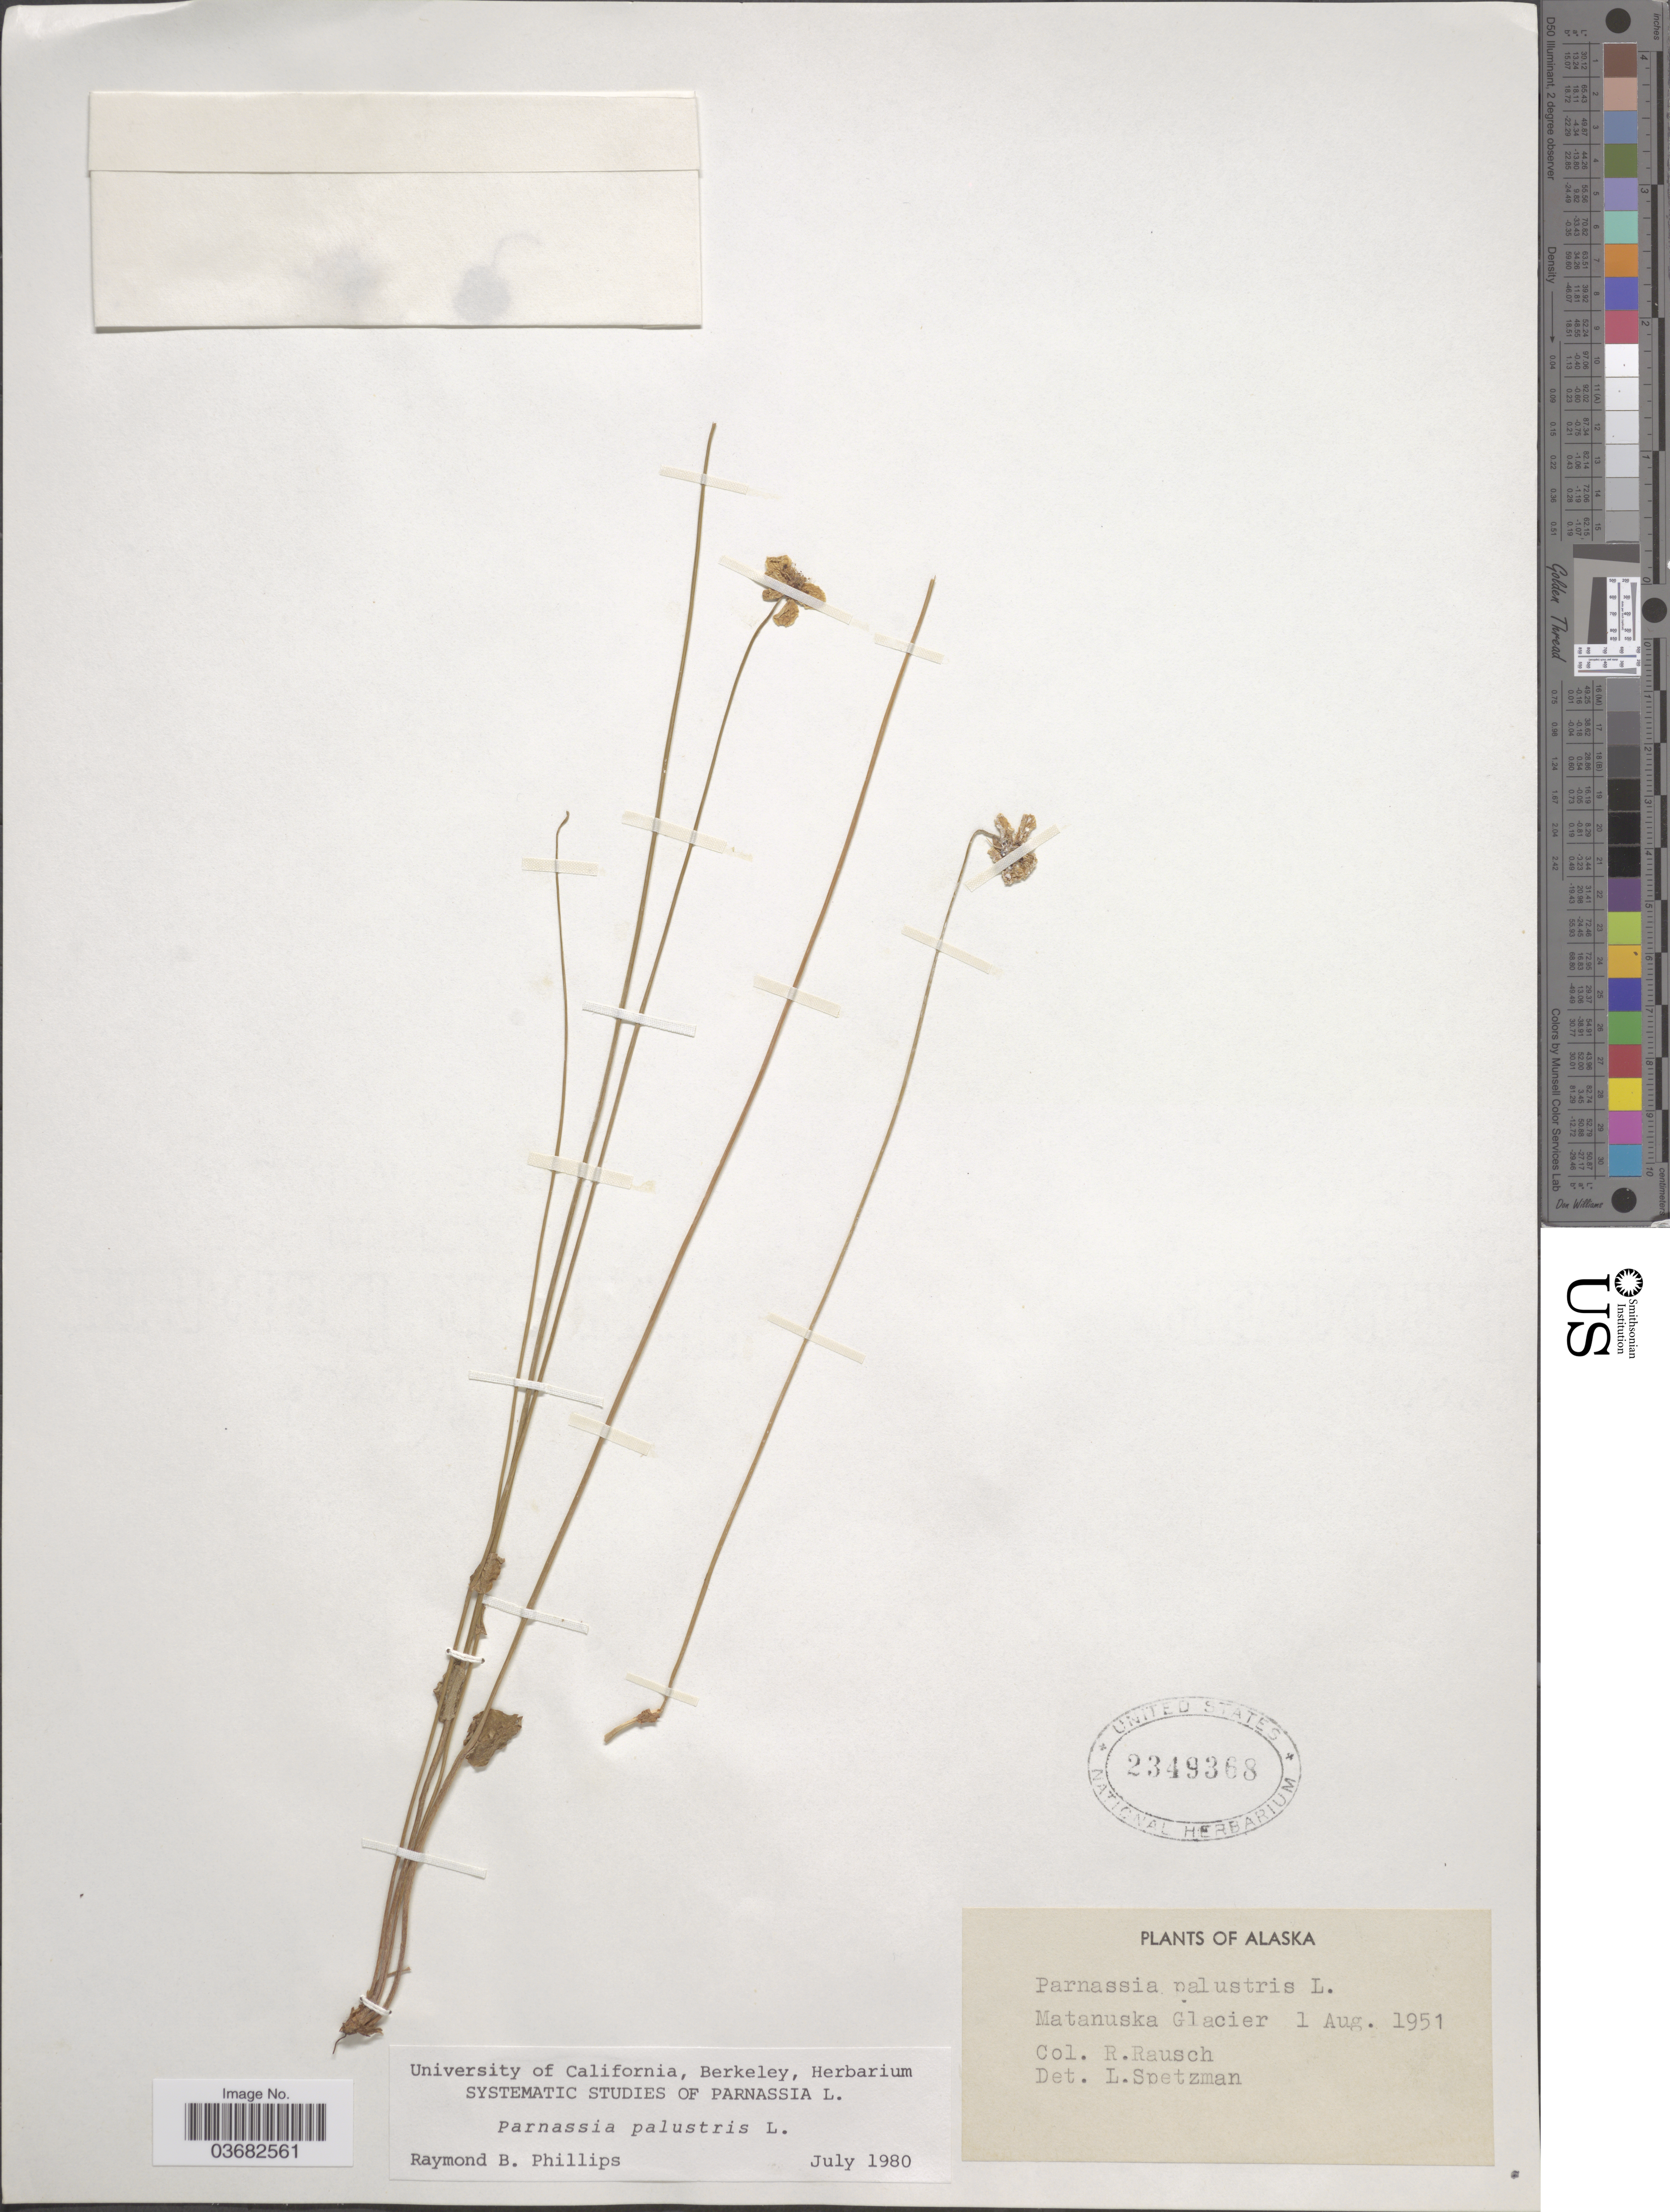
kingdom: Plantae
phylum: Tracheophyta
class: Magnoliopsida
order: Celastrales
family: Parnassiaceae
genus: Parnassia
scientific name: Parnassia palustris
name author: L.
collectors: R. Rausch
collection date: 1951-08-01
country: United States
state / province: Alaska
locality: Matanuska Glacier.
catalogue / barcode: US 2349368